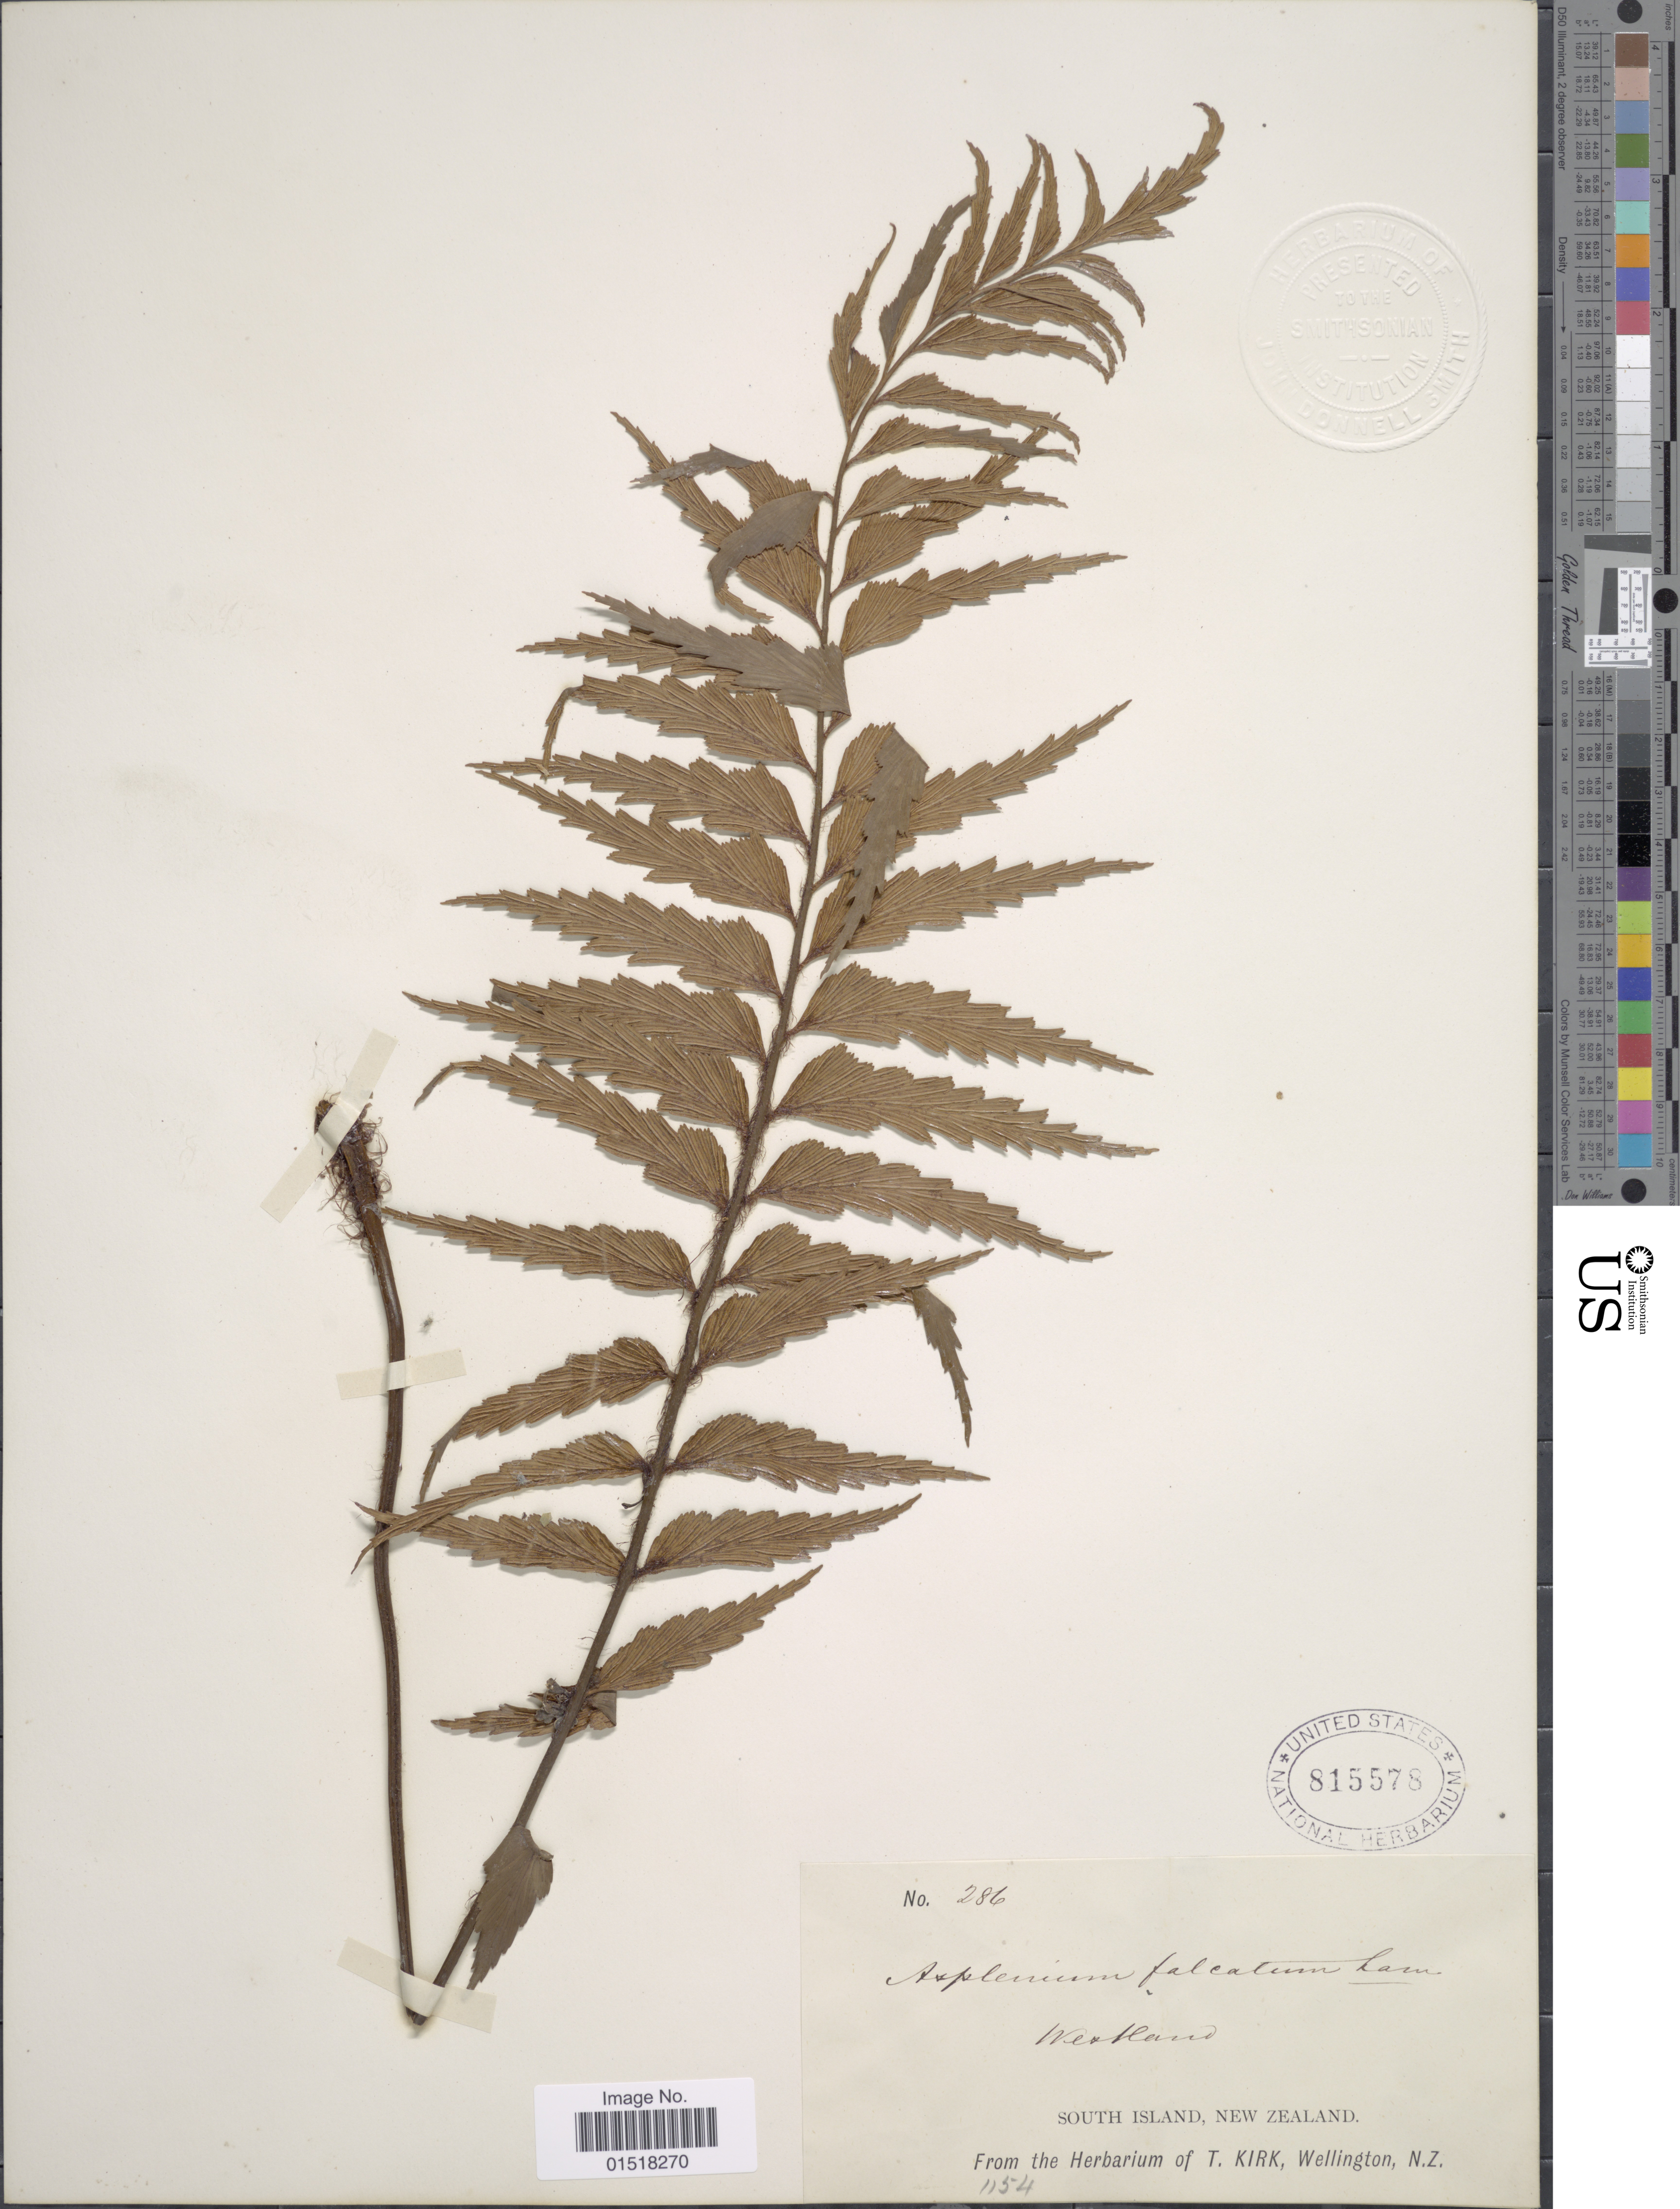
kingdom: Plantae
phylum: Tracheophyta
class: Polypodiopsida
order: Polypodiales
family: Aspleniaceae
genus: Asplenium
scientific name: Asplenium polyodon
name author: G. Forst.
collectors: ex herb. T. Kirk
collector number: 286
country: New Zealand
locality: Westland, South Island.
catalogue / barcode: US 815578